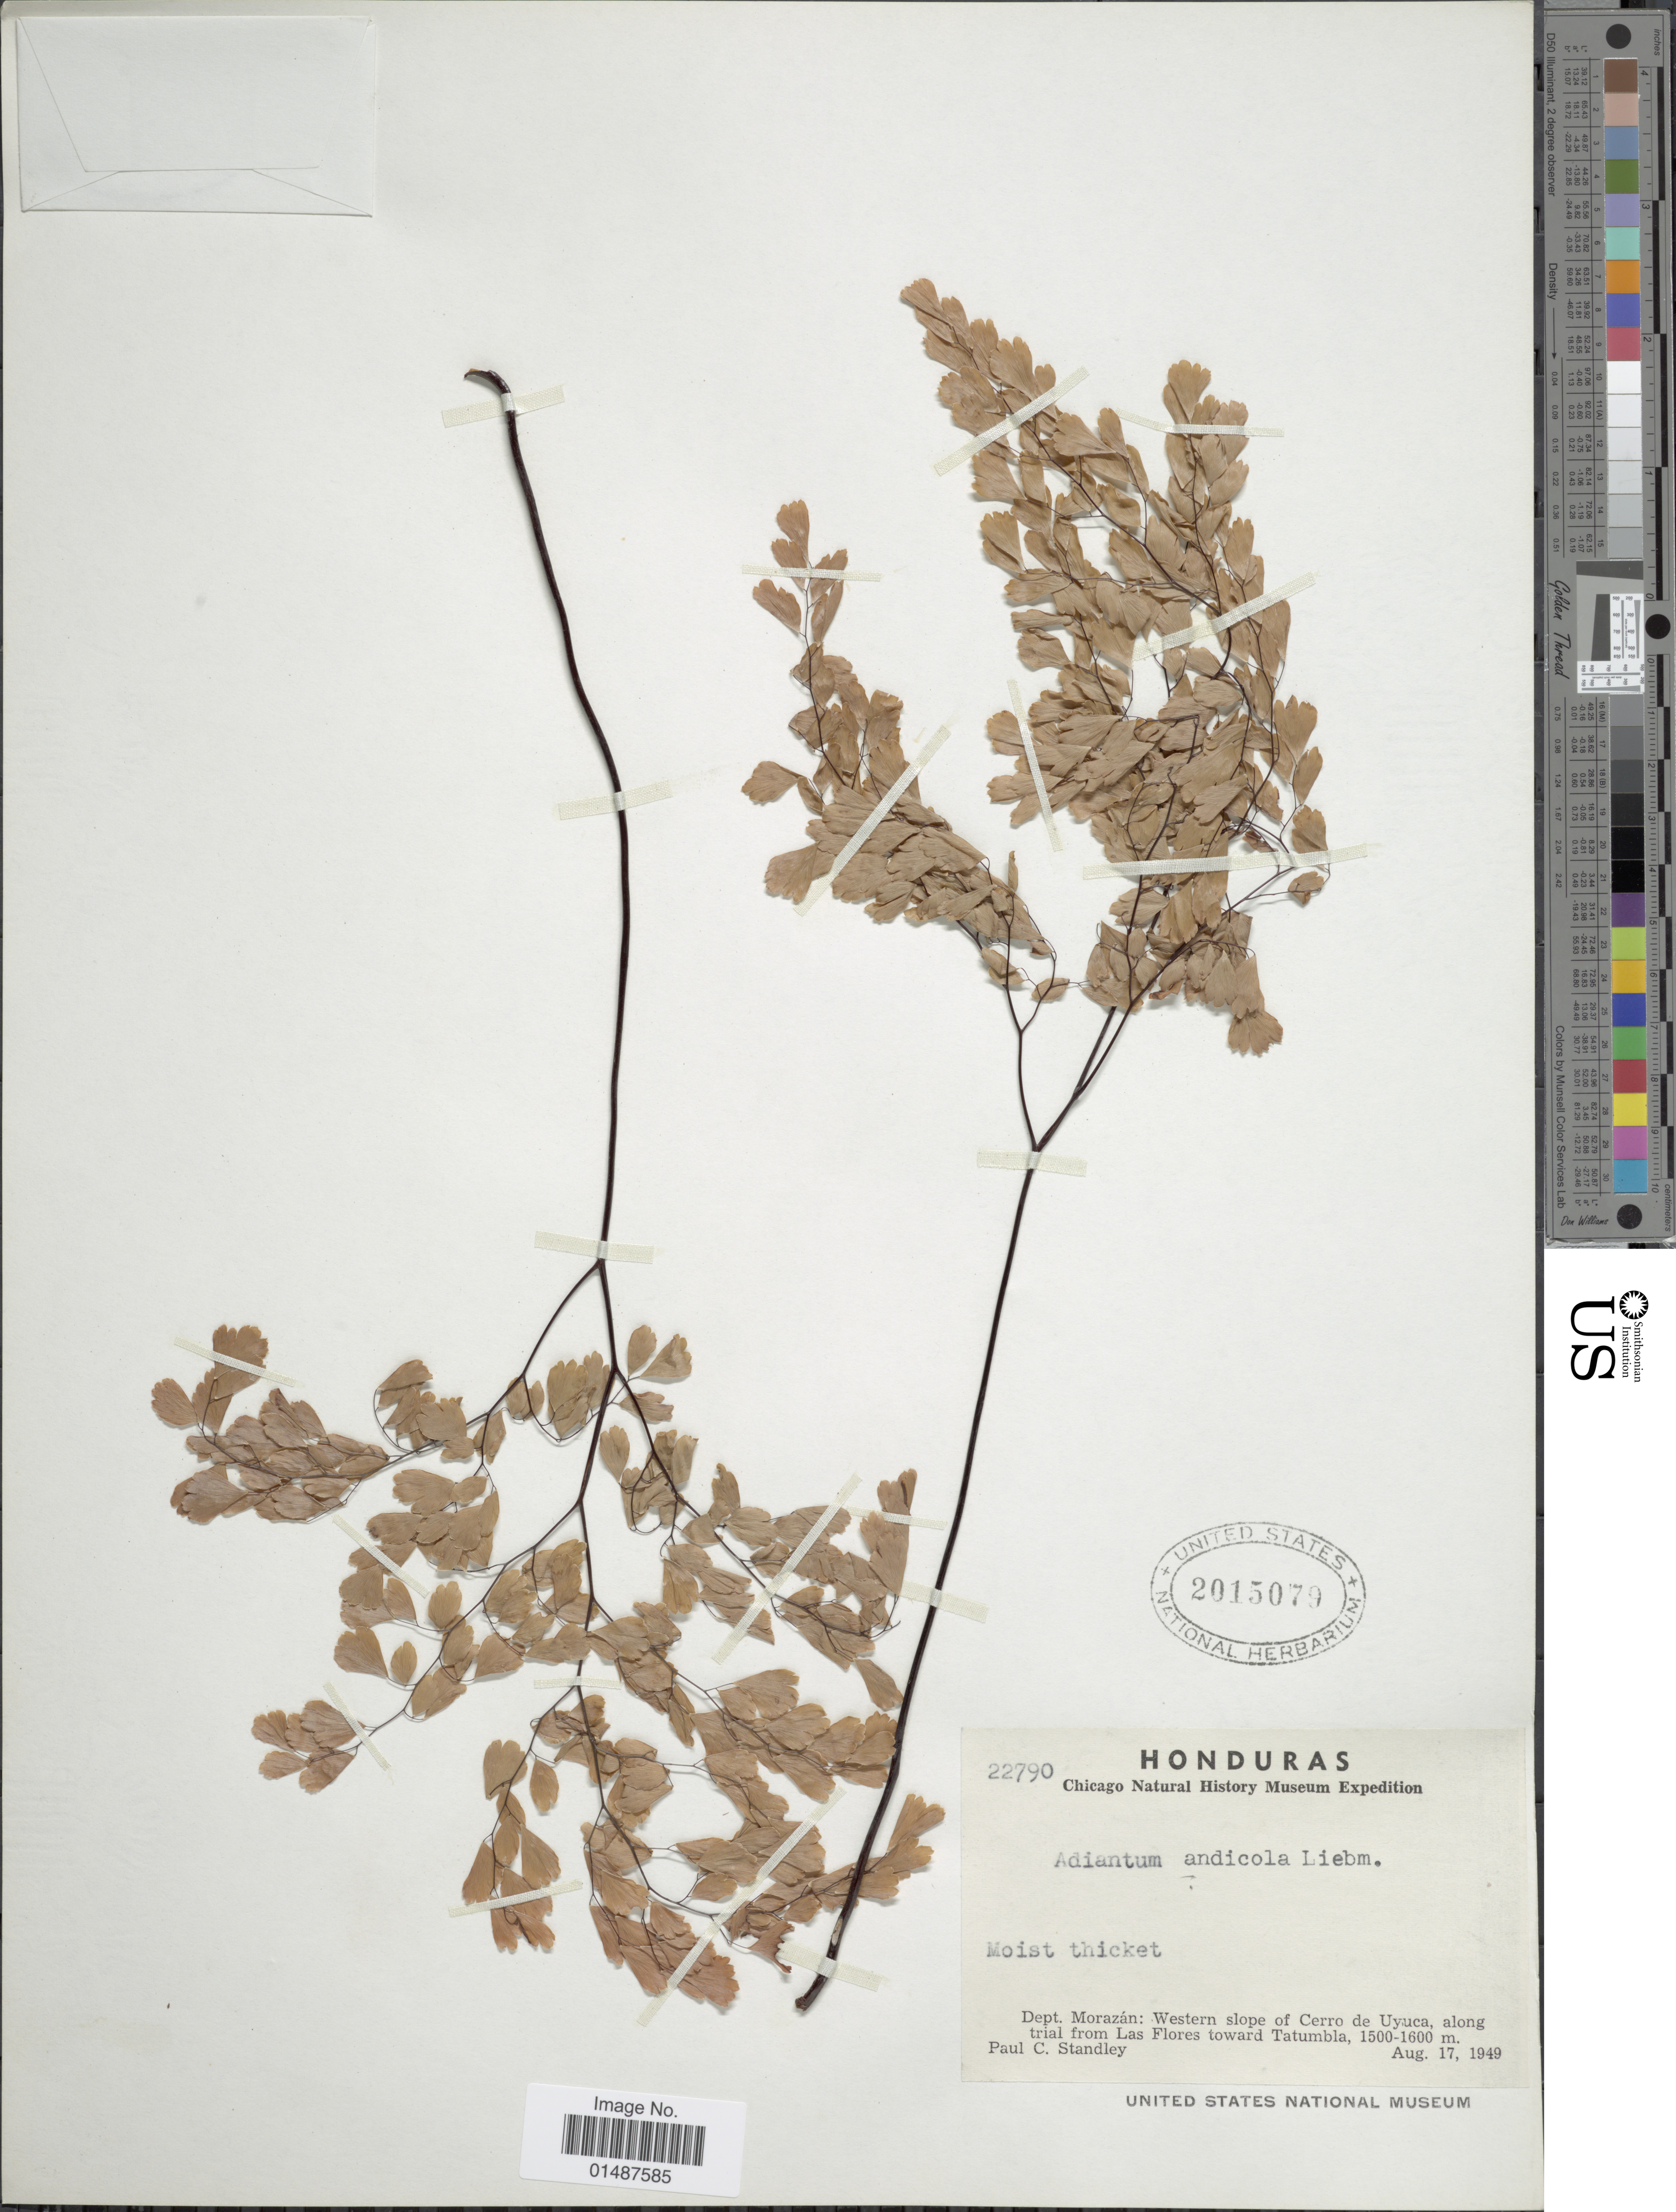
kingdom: Plantae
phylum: Tracheophyta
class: Polypodiopsida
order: Polypodiales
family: Pteridaceae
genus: Adiantum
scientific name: Adiantum andicola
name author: Liebm.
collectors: P. C. Standley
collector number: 22790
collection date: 1949-08-17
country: Honduras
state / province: Fco. Morazán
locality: Western slope of Cerro de Uyuca, along trail from Las Flores toward Tatumbla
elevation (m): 1500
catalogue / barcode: US 2015079